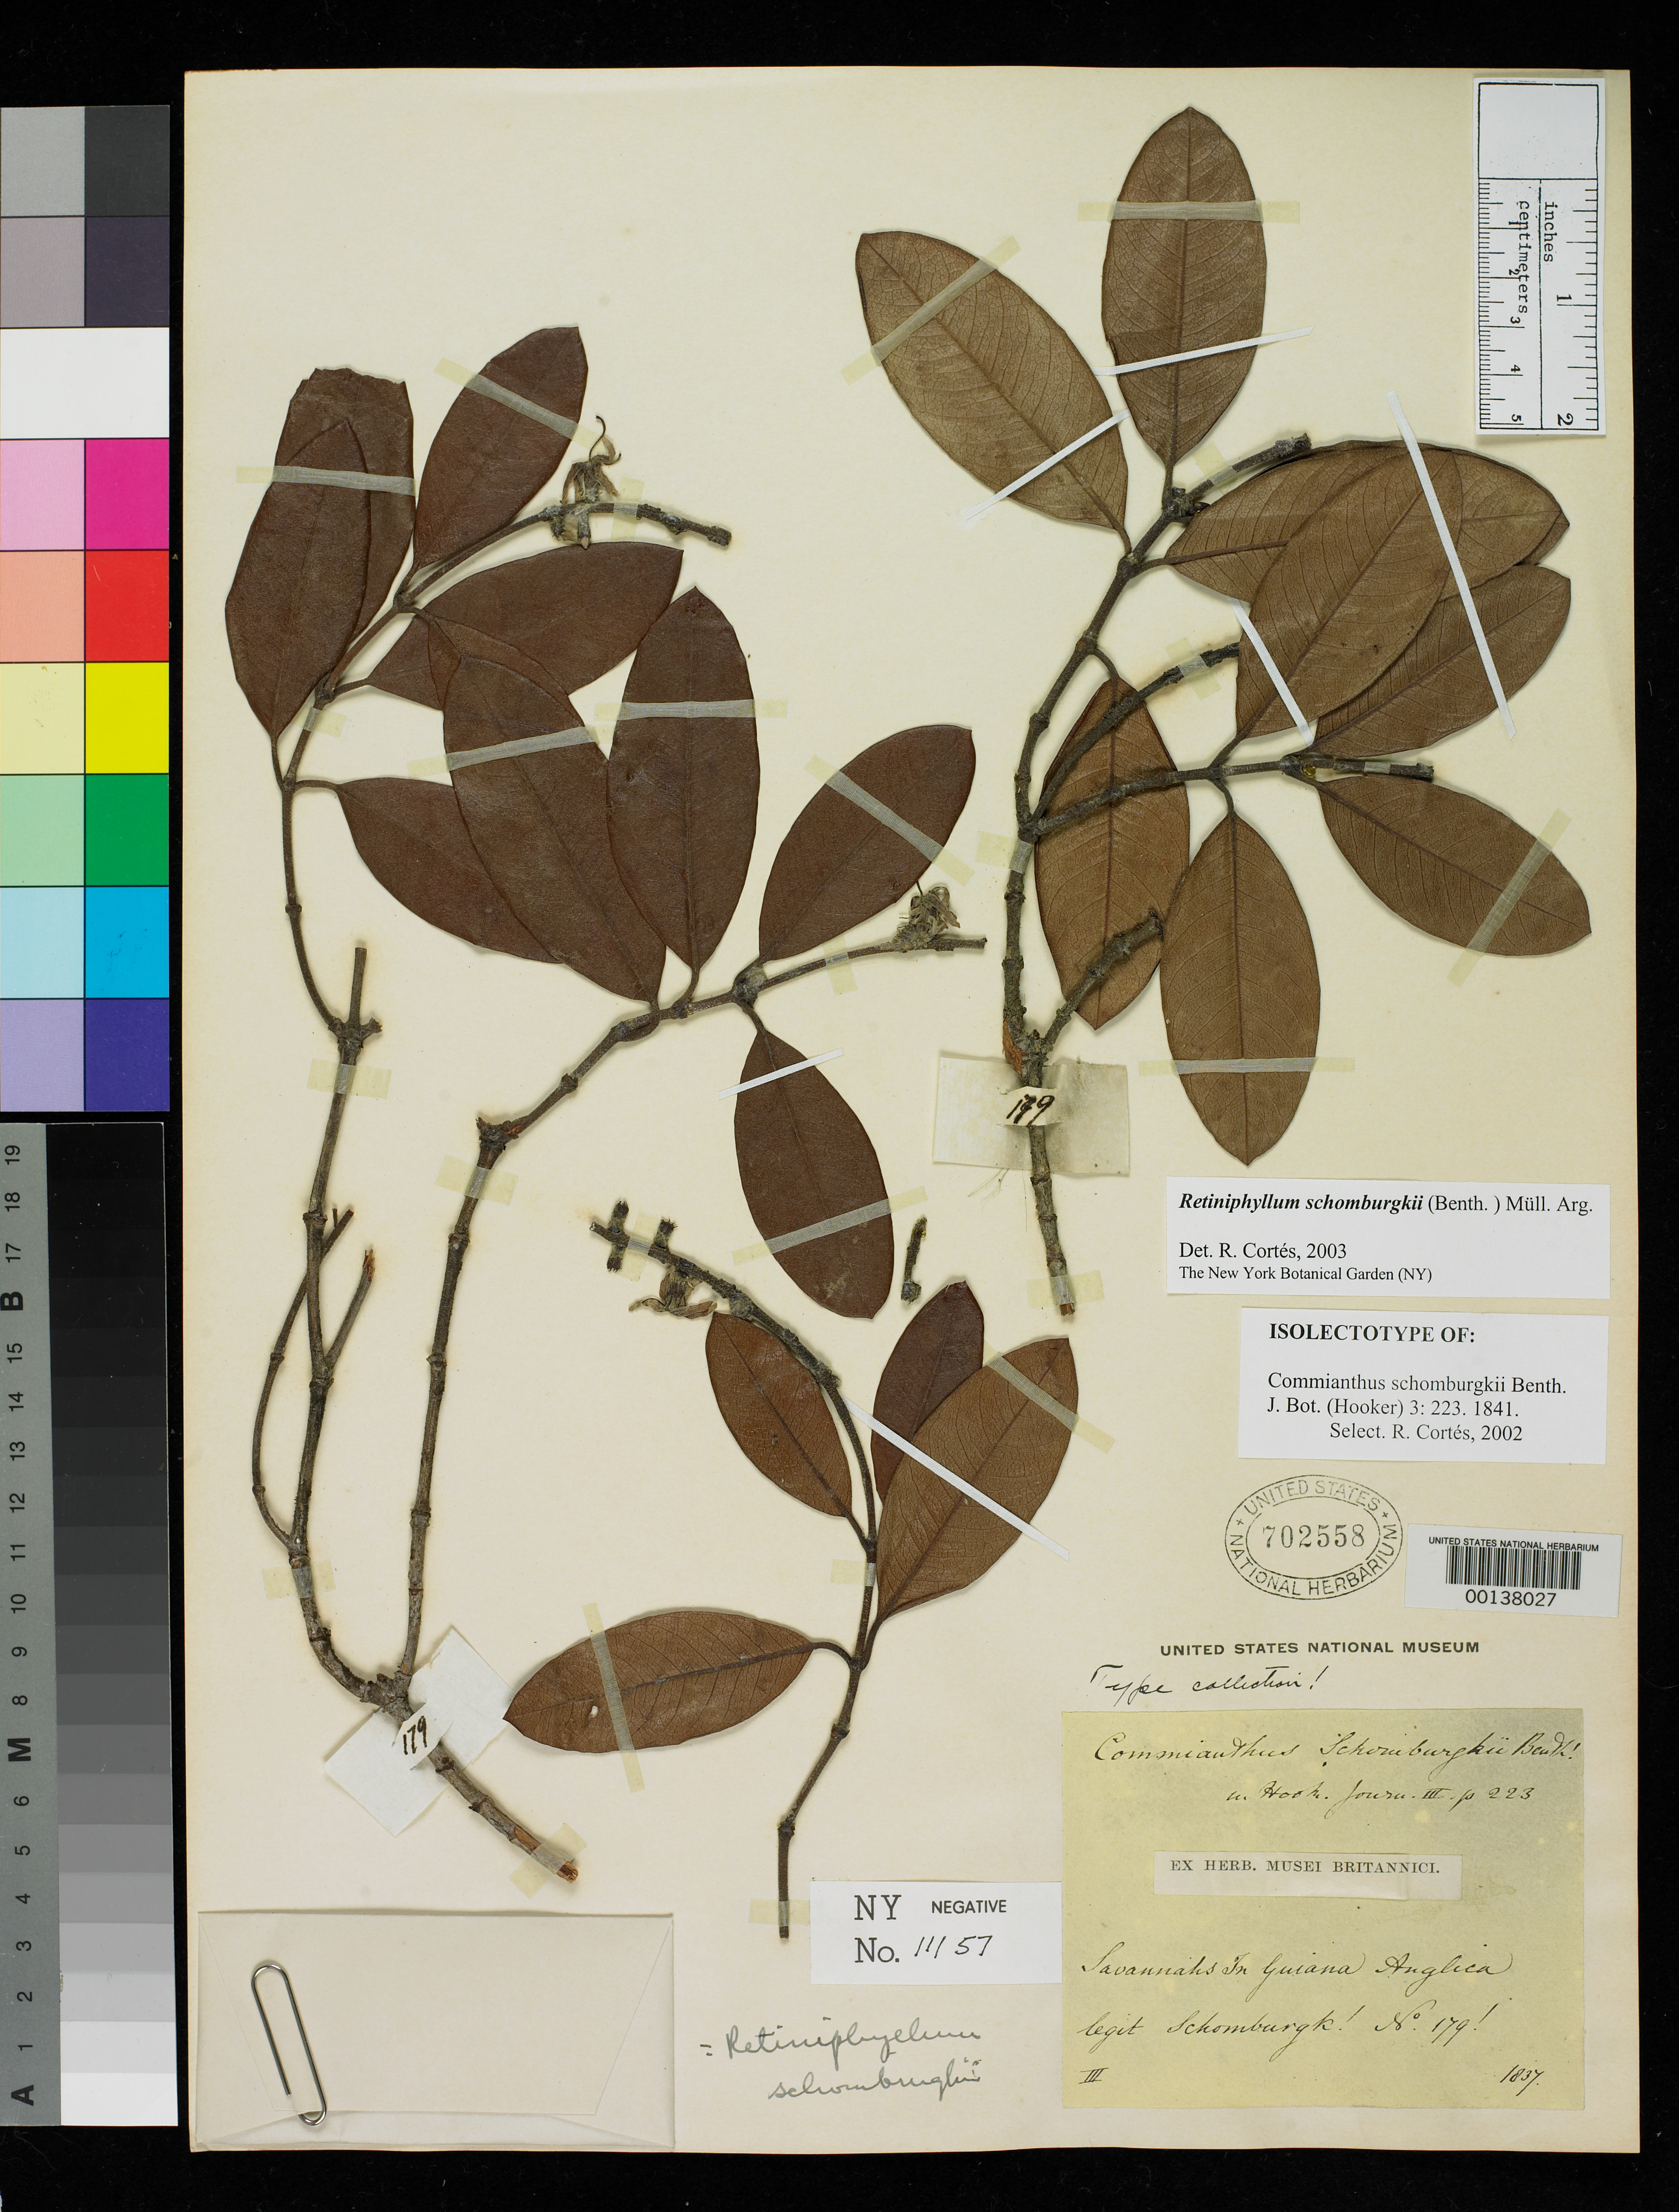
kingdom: Plantae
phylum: Tracheophyta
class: Magnoliopsida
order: Gentianales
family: Rubiaceae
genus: Commianthus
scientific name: Commianthus schomburgkii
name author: Benth.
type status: Isotype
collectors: R. H. Schomburgk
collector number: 179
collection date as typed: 1837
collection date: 1837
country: Guyana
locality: Savannahs in Guiana Anglica.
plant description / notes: Annotated by Cortés as "isolectotype".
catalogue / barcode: US 702558